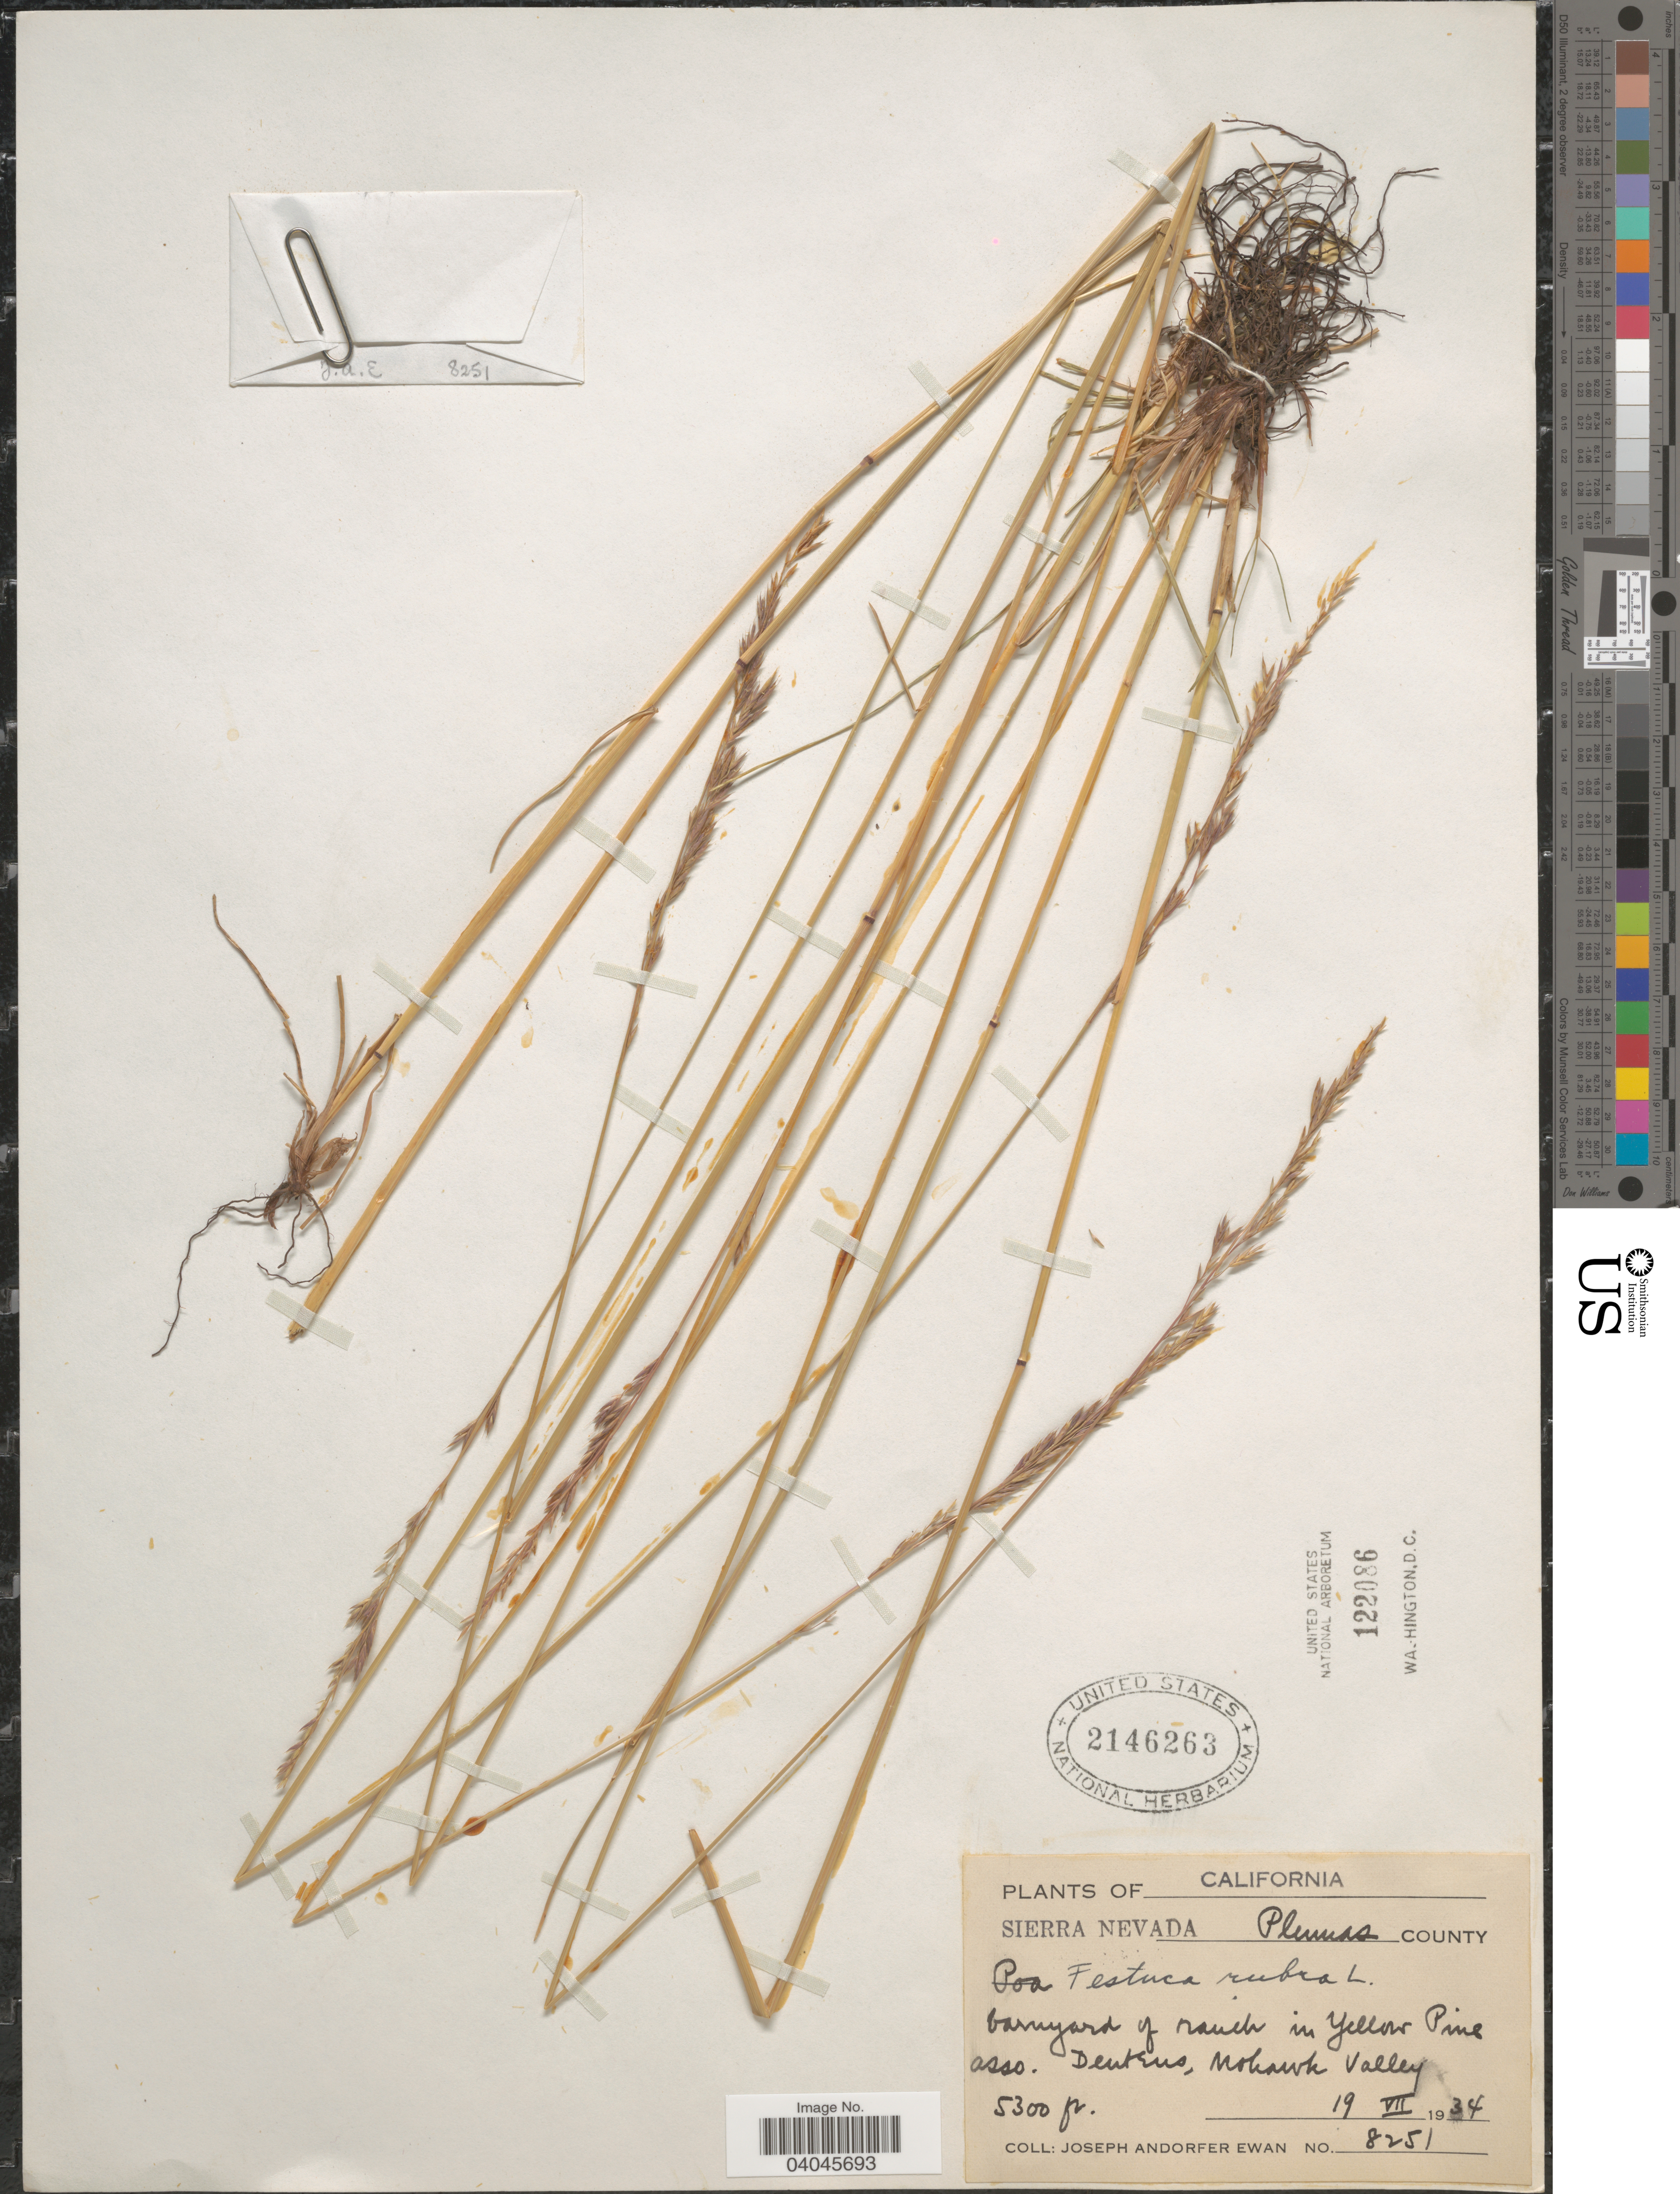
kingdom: Plantae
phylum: Tracheophyta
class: Liliopsida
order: Poales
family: Poaceae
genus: Festuca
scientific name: Festuca rubra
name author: L.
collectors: J. A. Ewan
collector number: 8251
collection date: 1934-07-19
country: United States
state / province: California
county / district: Plumas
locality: Sierra Nevada. Plumas County. Barnyard of ranch in Yellow Pine asso. Denkus, Mohawk Valley.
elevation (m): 1615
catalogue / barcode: US 2146263